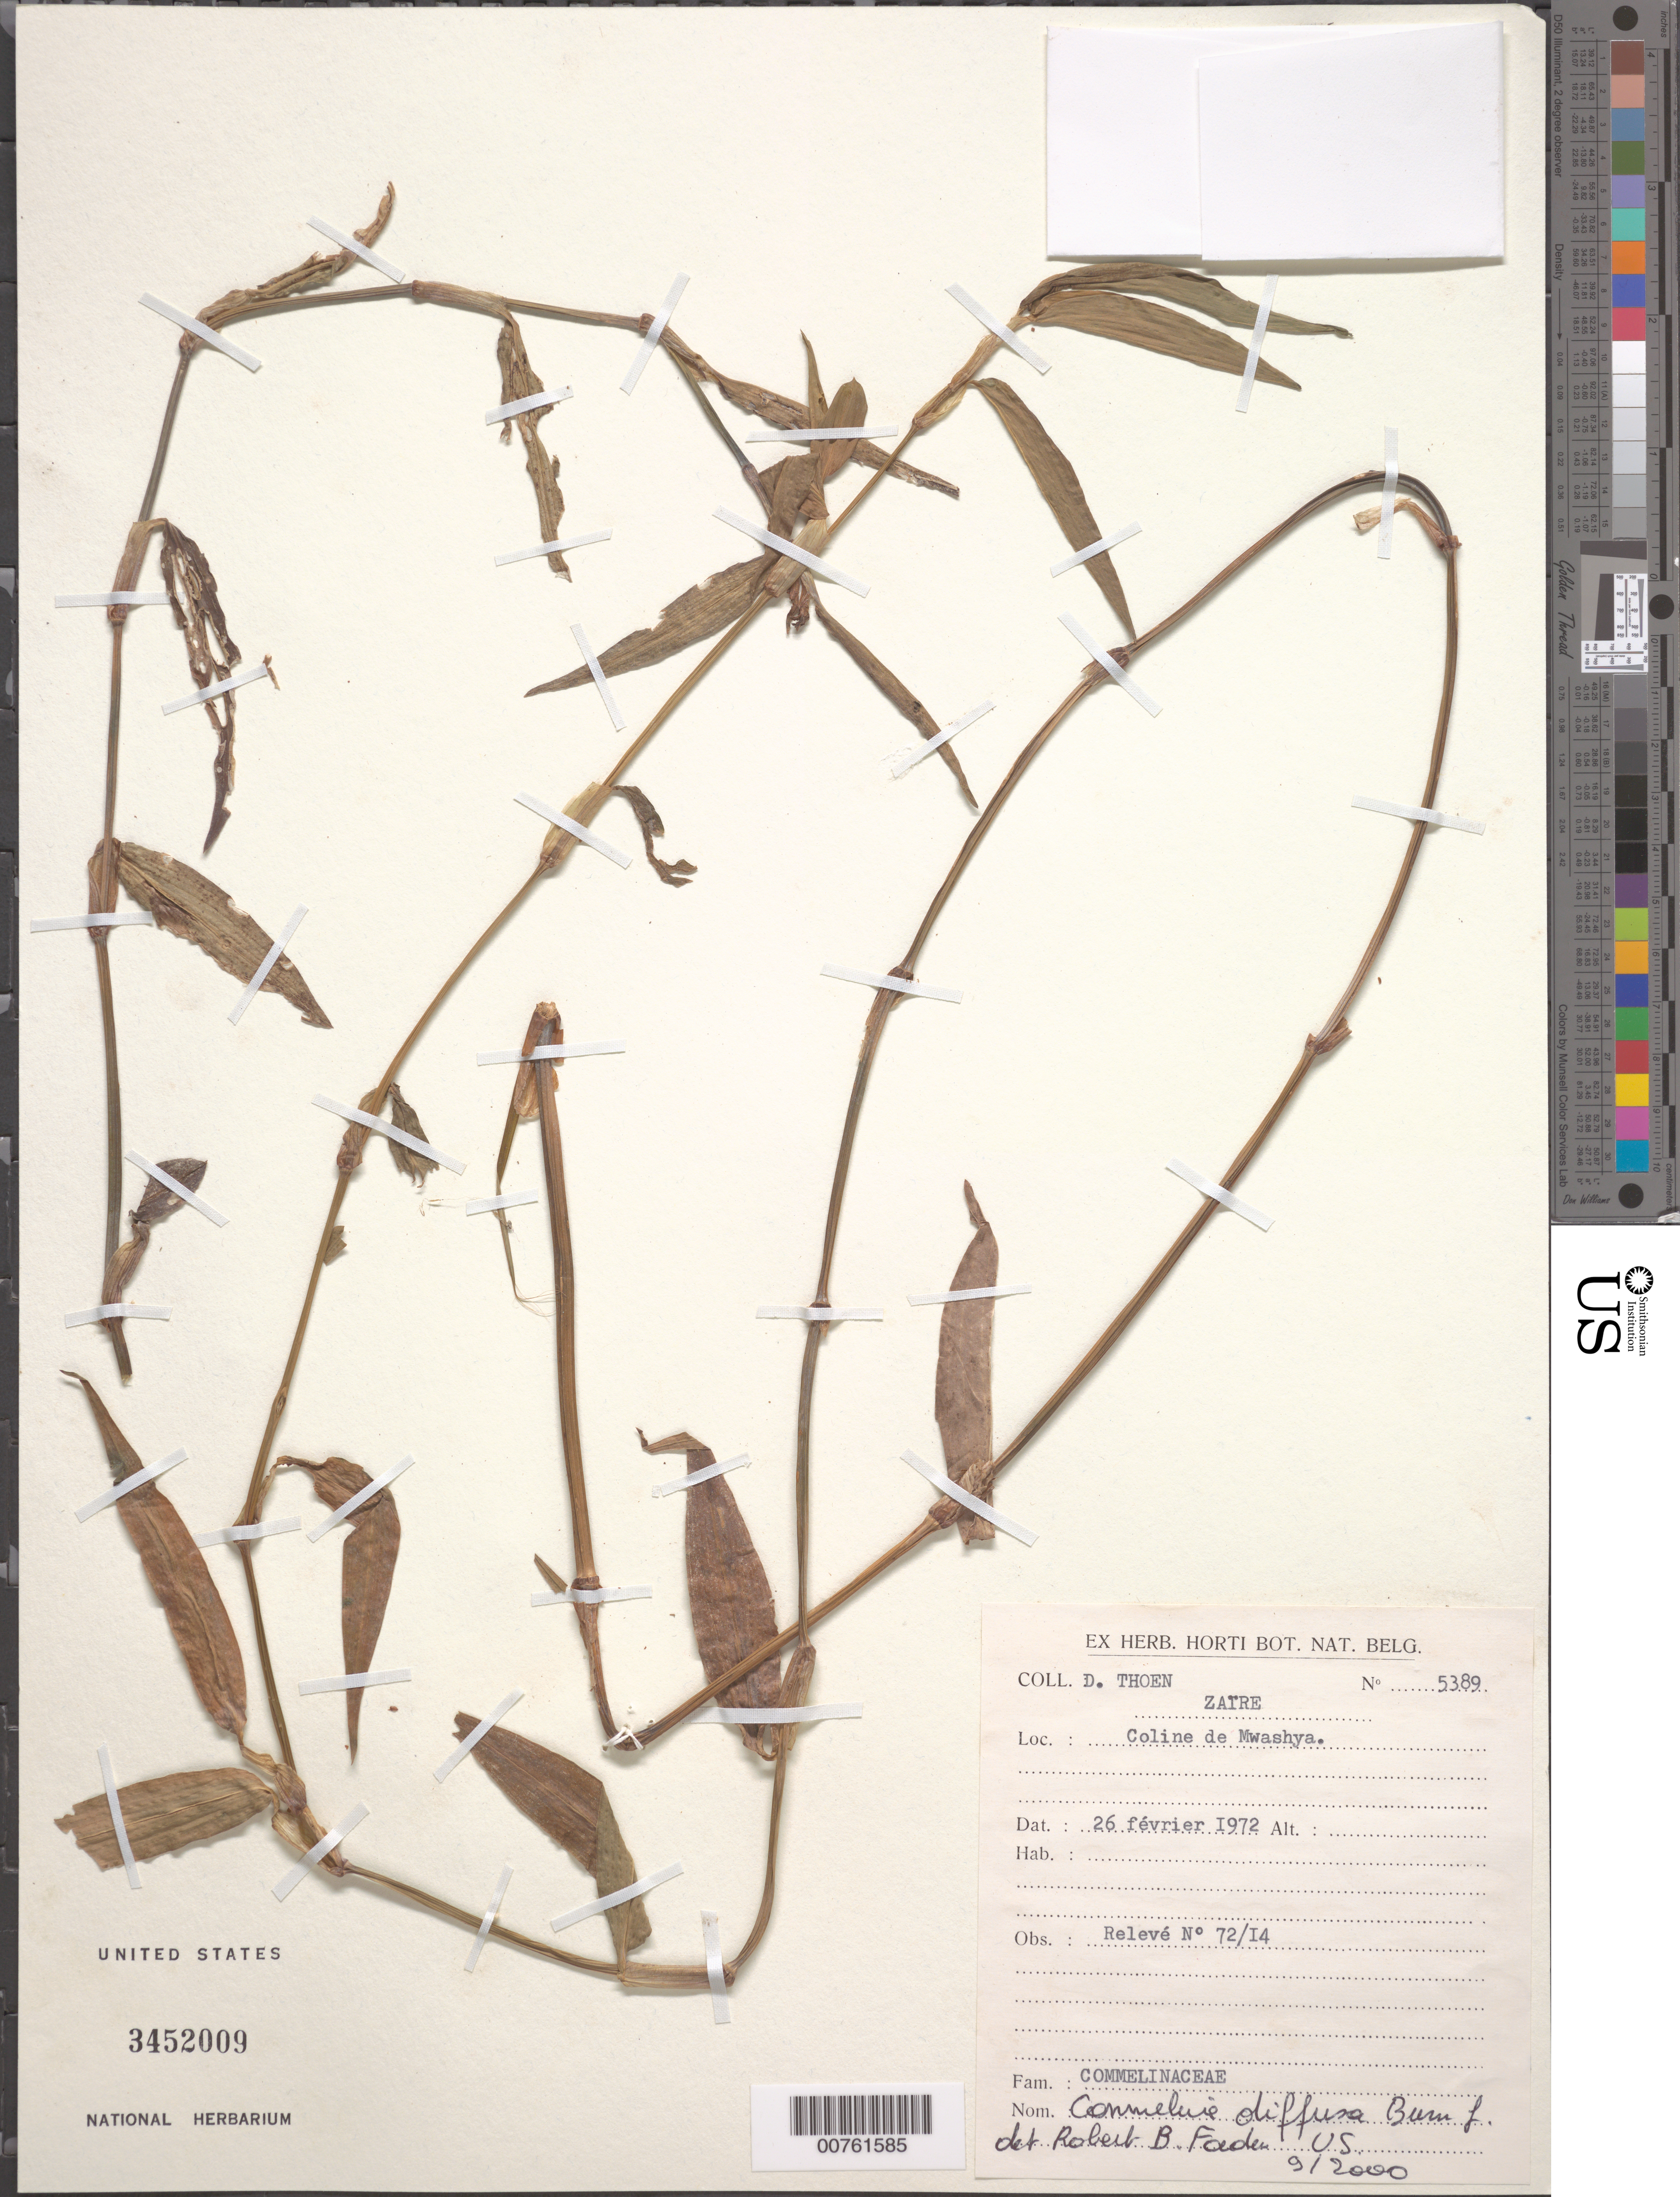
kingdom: Plantae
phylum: Tracheophyta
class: Liliopsida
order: Commelinales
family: Commelinaceae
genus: Commelina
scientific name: Commelina diffusa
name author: Burm. f.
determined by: Faden, Robert B., (US), Smithsonian Institution - National Museum of Natural History (UNITED STATES)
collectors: D. Thoen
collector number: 5389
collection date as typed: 26 Feb 1972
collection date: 1972-02-26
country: Congo, Democratic Republic of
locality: Coline de Mwashya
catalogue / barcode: US 3452009